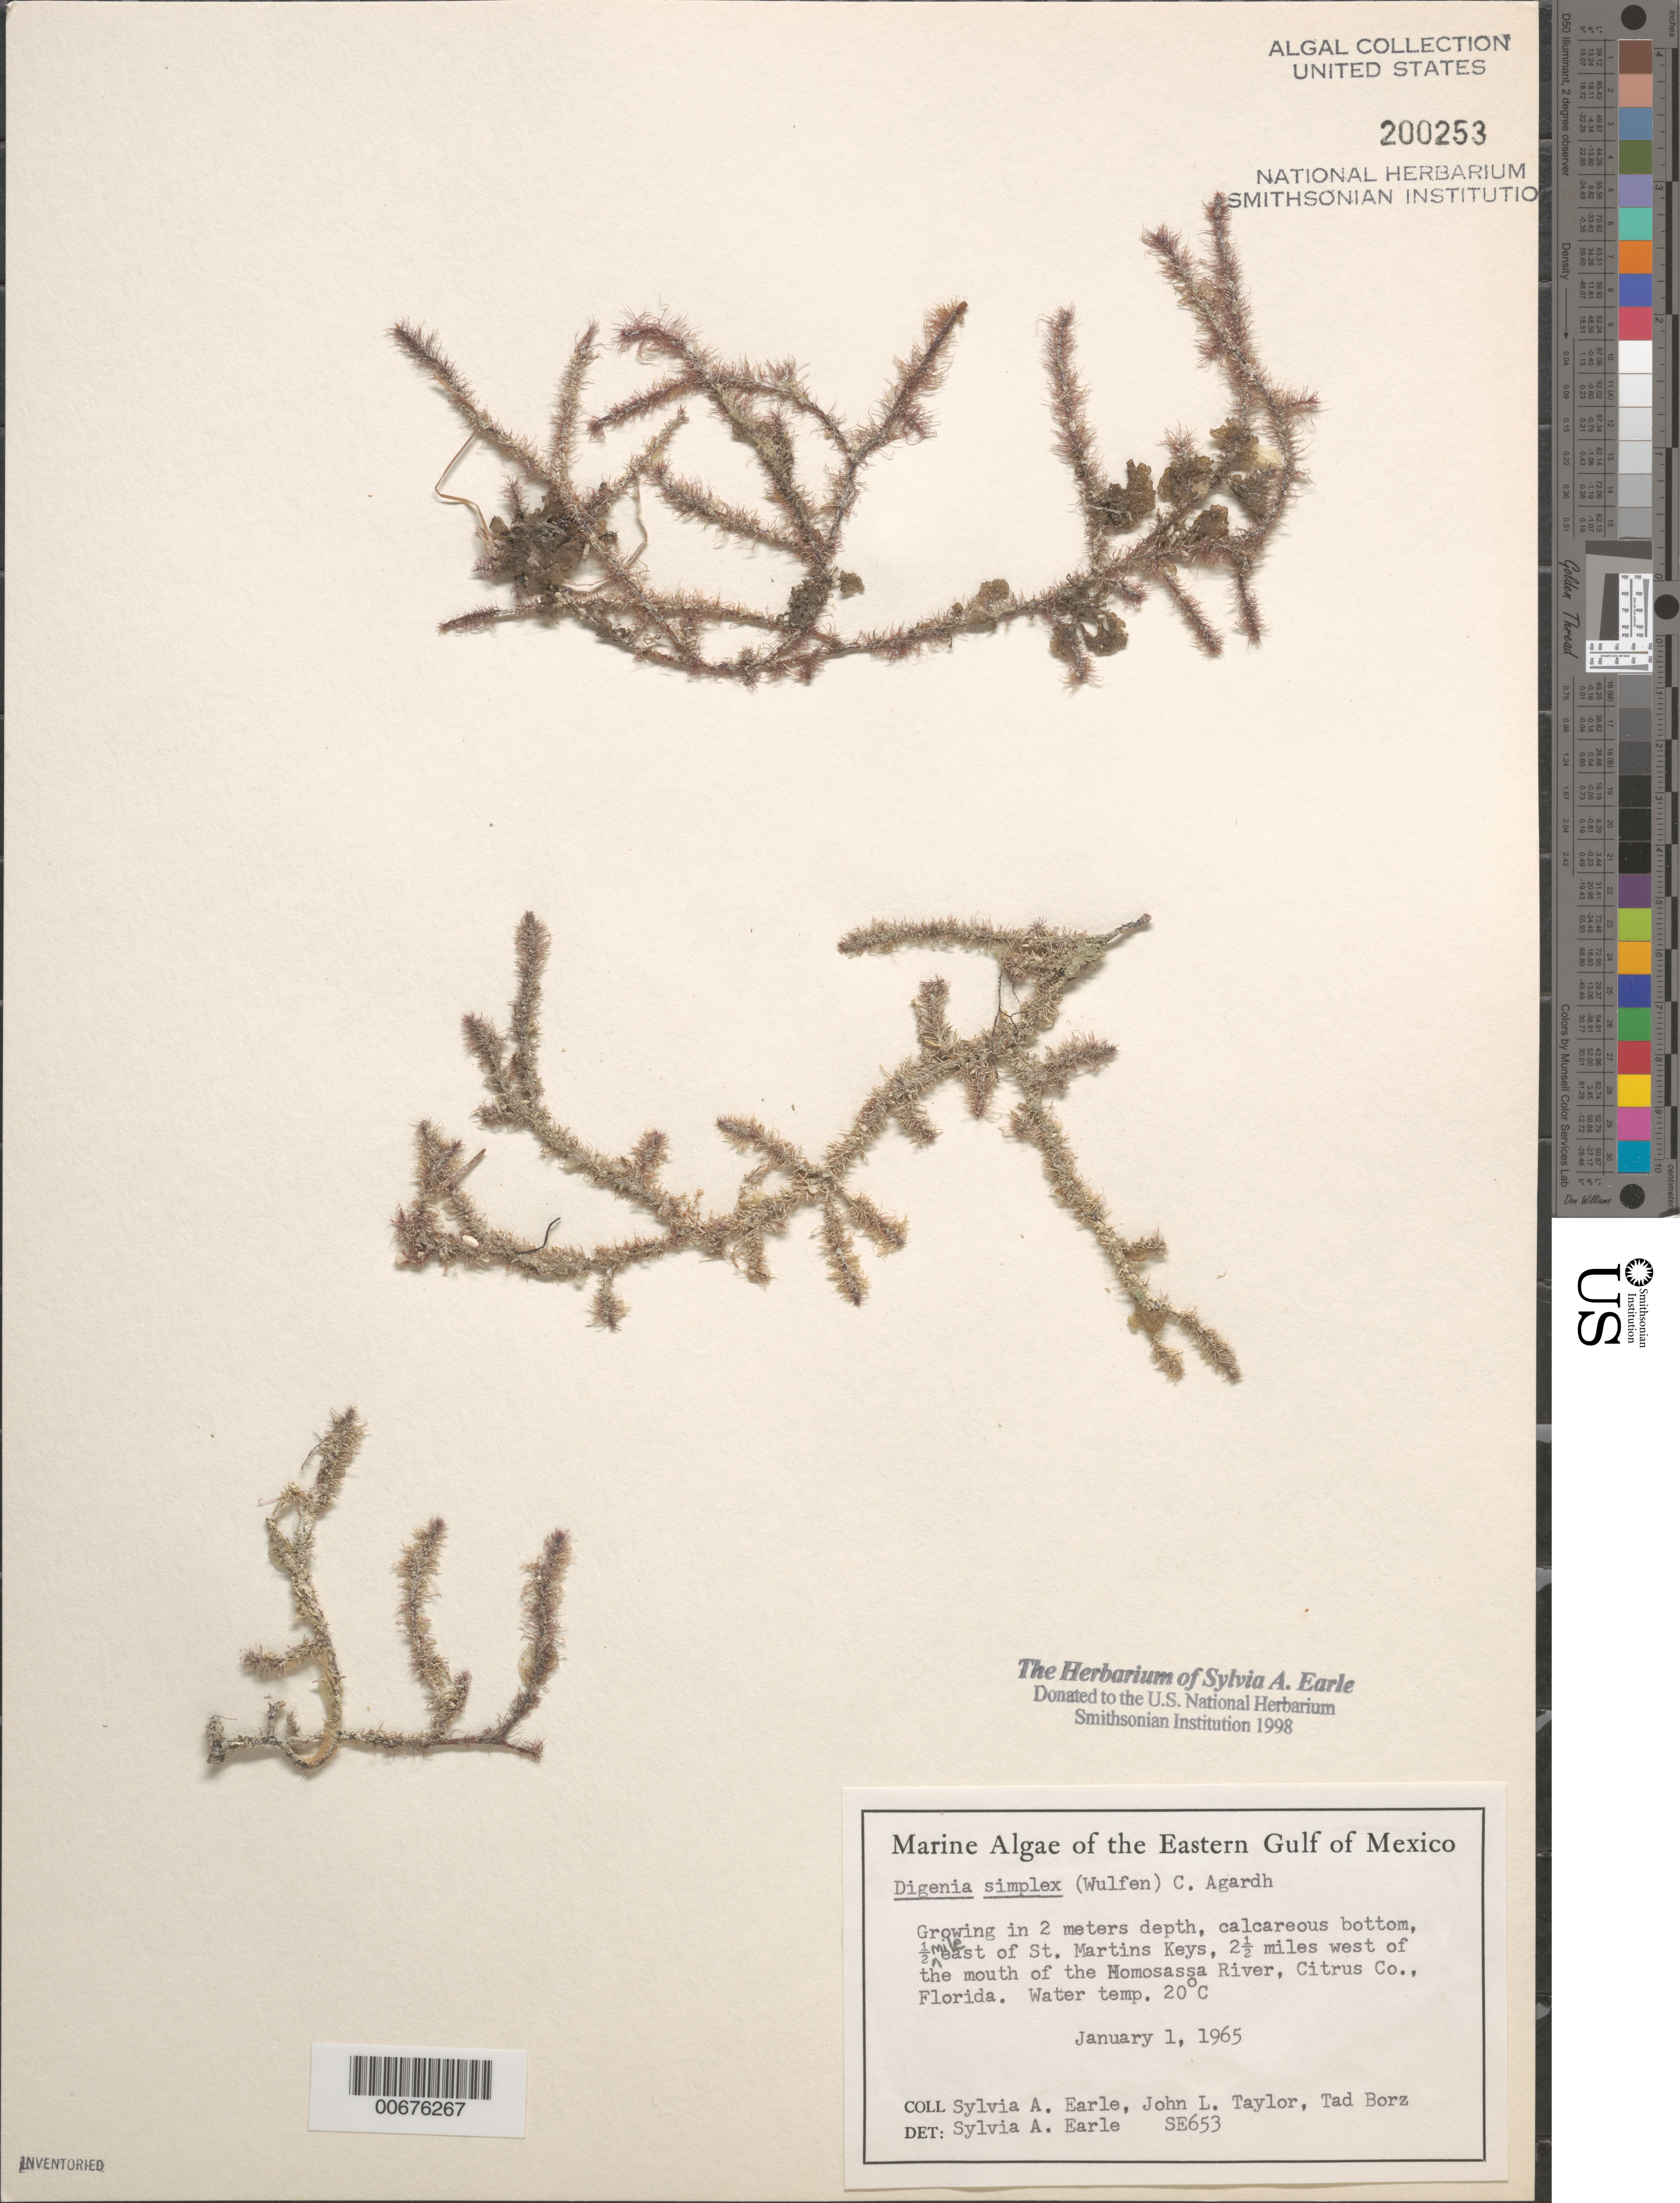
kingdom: Plantae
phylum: Rhodophyta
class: Florideophyceae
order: Ceramiales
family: Rhodomelaceae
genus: Digenea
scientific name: Digenea simplex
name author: (Wulfen) C. Agardh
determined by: Earle, S. A.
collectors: S. A. Earle, J. L. Taylor & T. Borz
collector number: SE 653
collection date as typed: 01 Jan 1965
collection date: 1965-01-01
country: United States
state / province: Florida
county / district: Citrus County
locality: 2.5 miles west of Homosassa River mouth, 0.5 mile east of St. Martins Keys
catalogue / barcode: US 200253